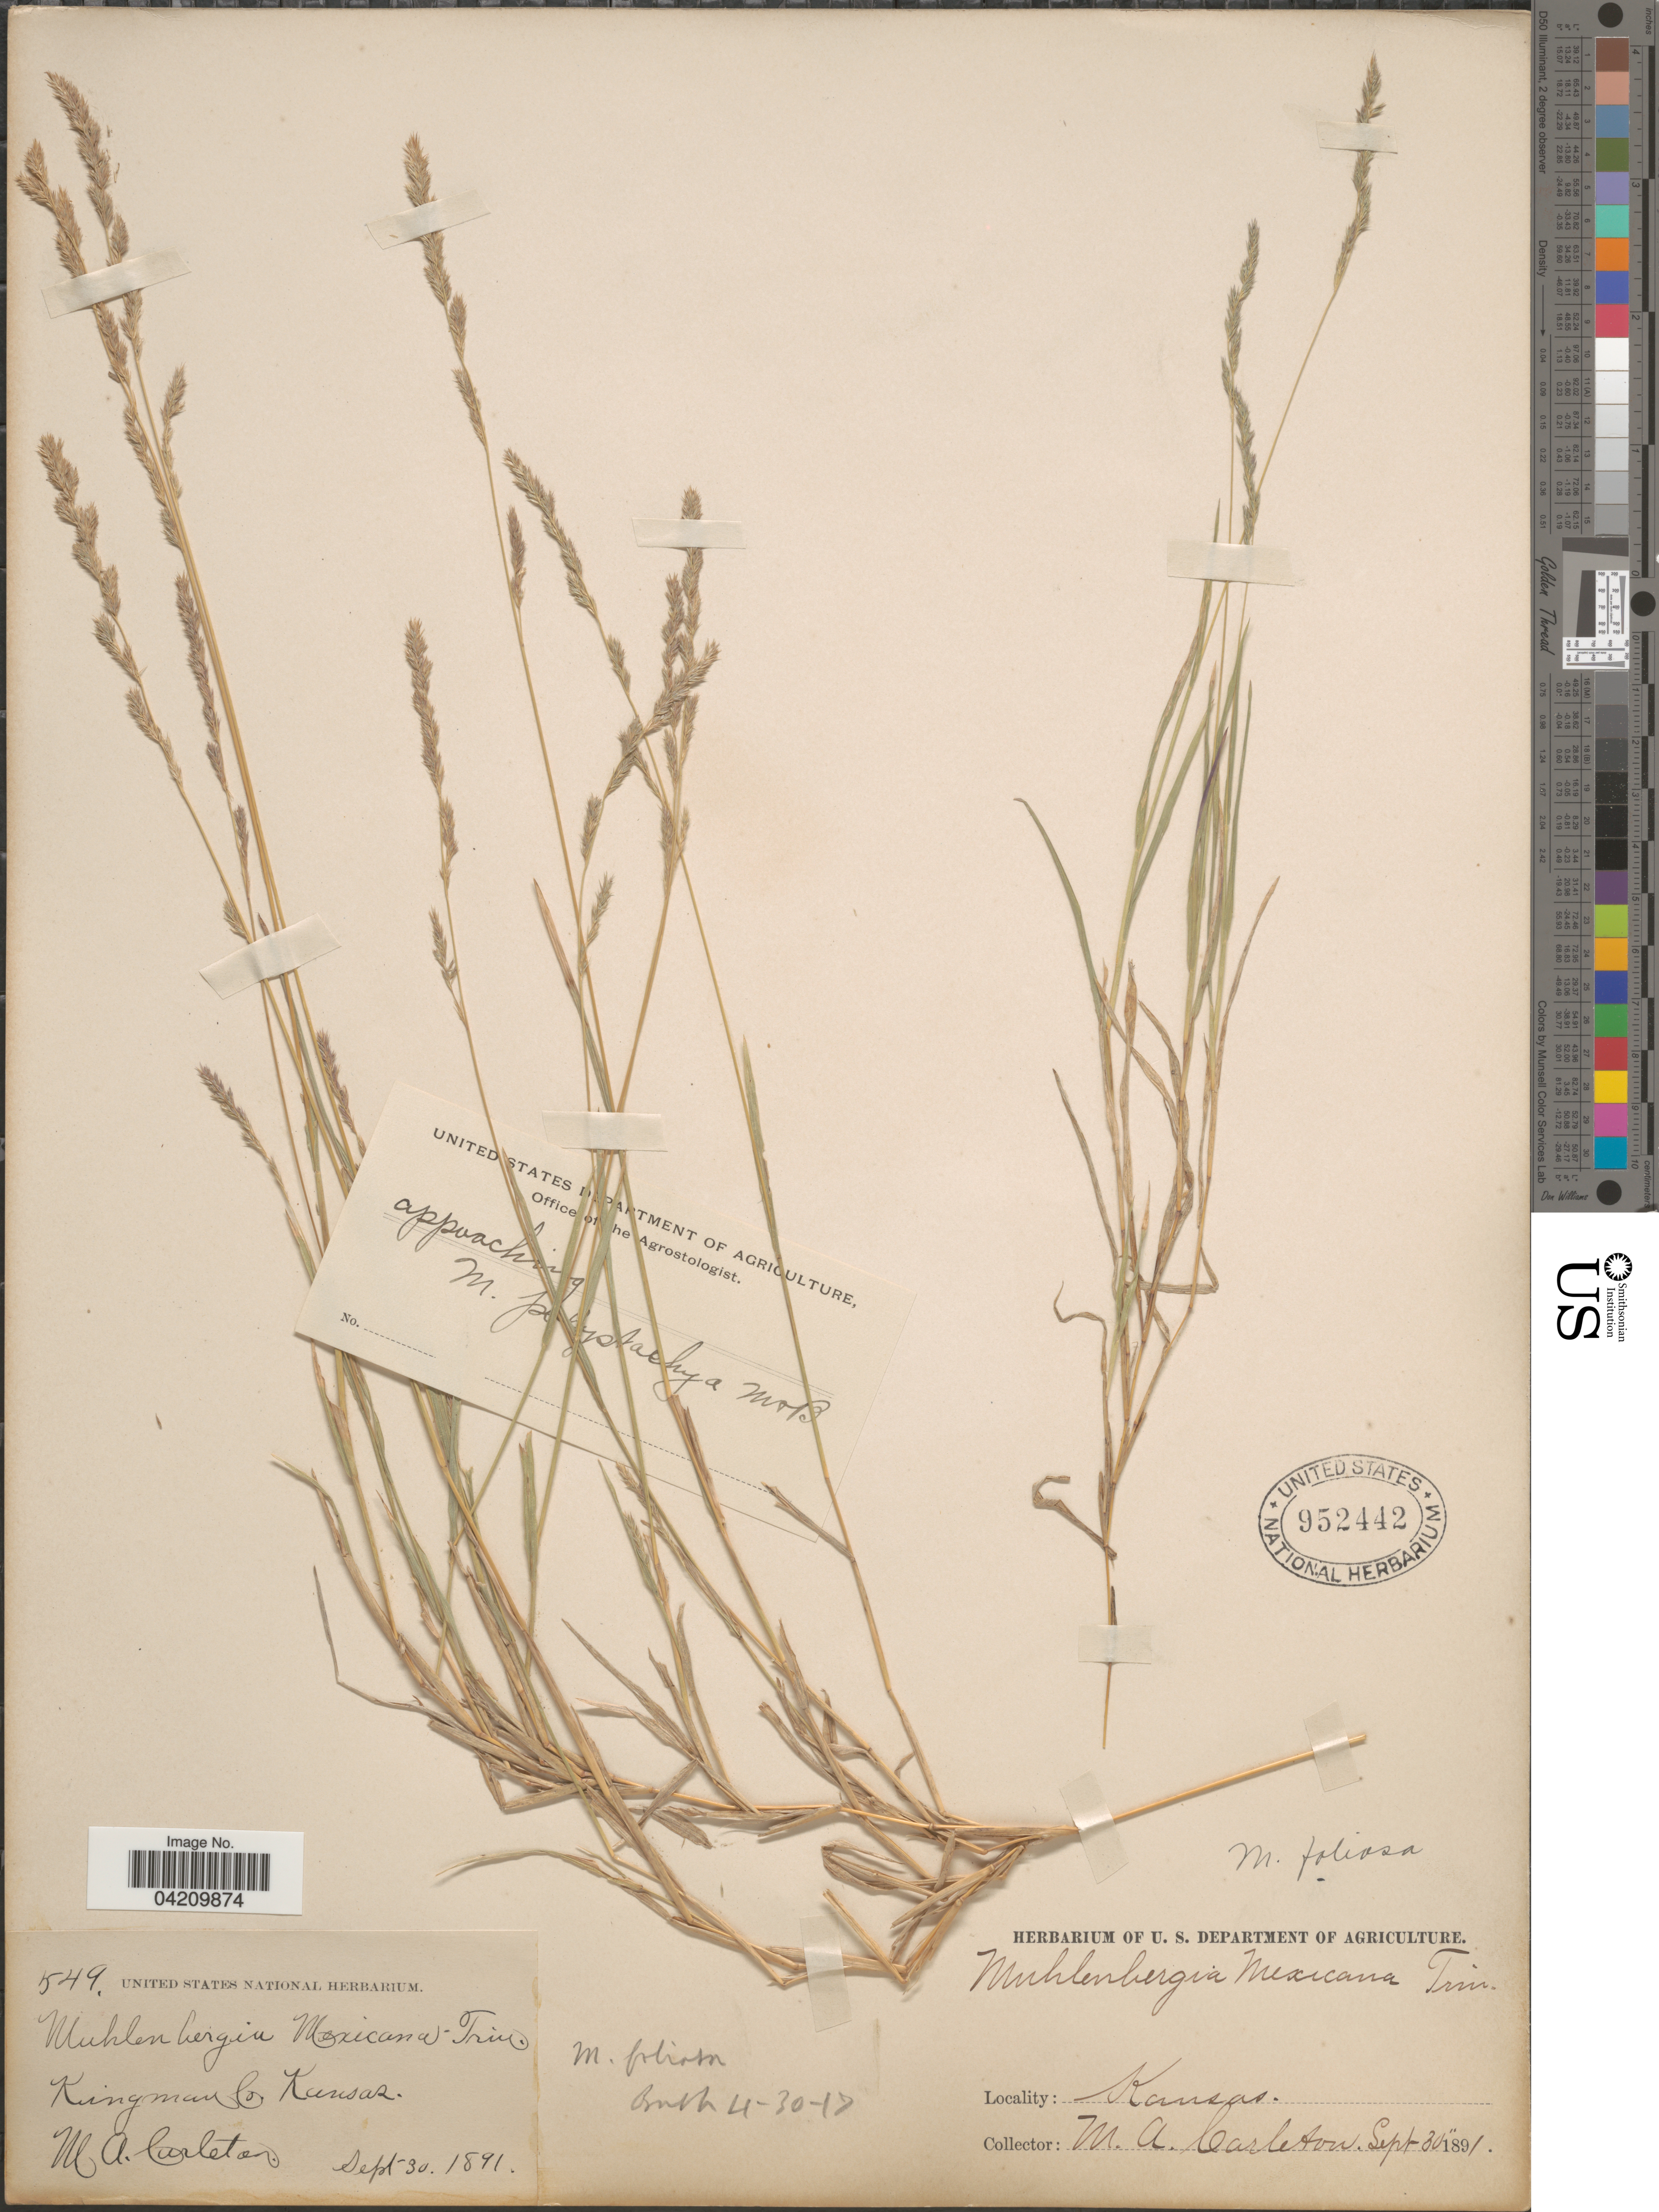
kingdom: Plantae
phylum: Tracheophyta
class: Liliopsida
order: Poales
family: Poaceae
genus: Muhlenbergia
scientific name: Muhlenbergia mexicana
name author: (L.) Trin.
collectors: M. A. Carleton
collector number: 549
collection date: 1891-09-30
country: United States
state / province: Kansas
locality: Kingman Co.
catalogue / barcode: US 952442